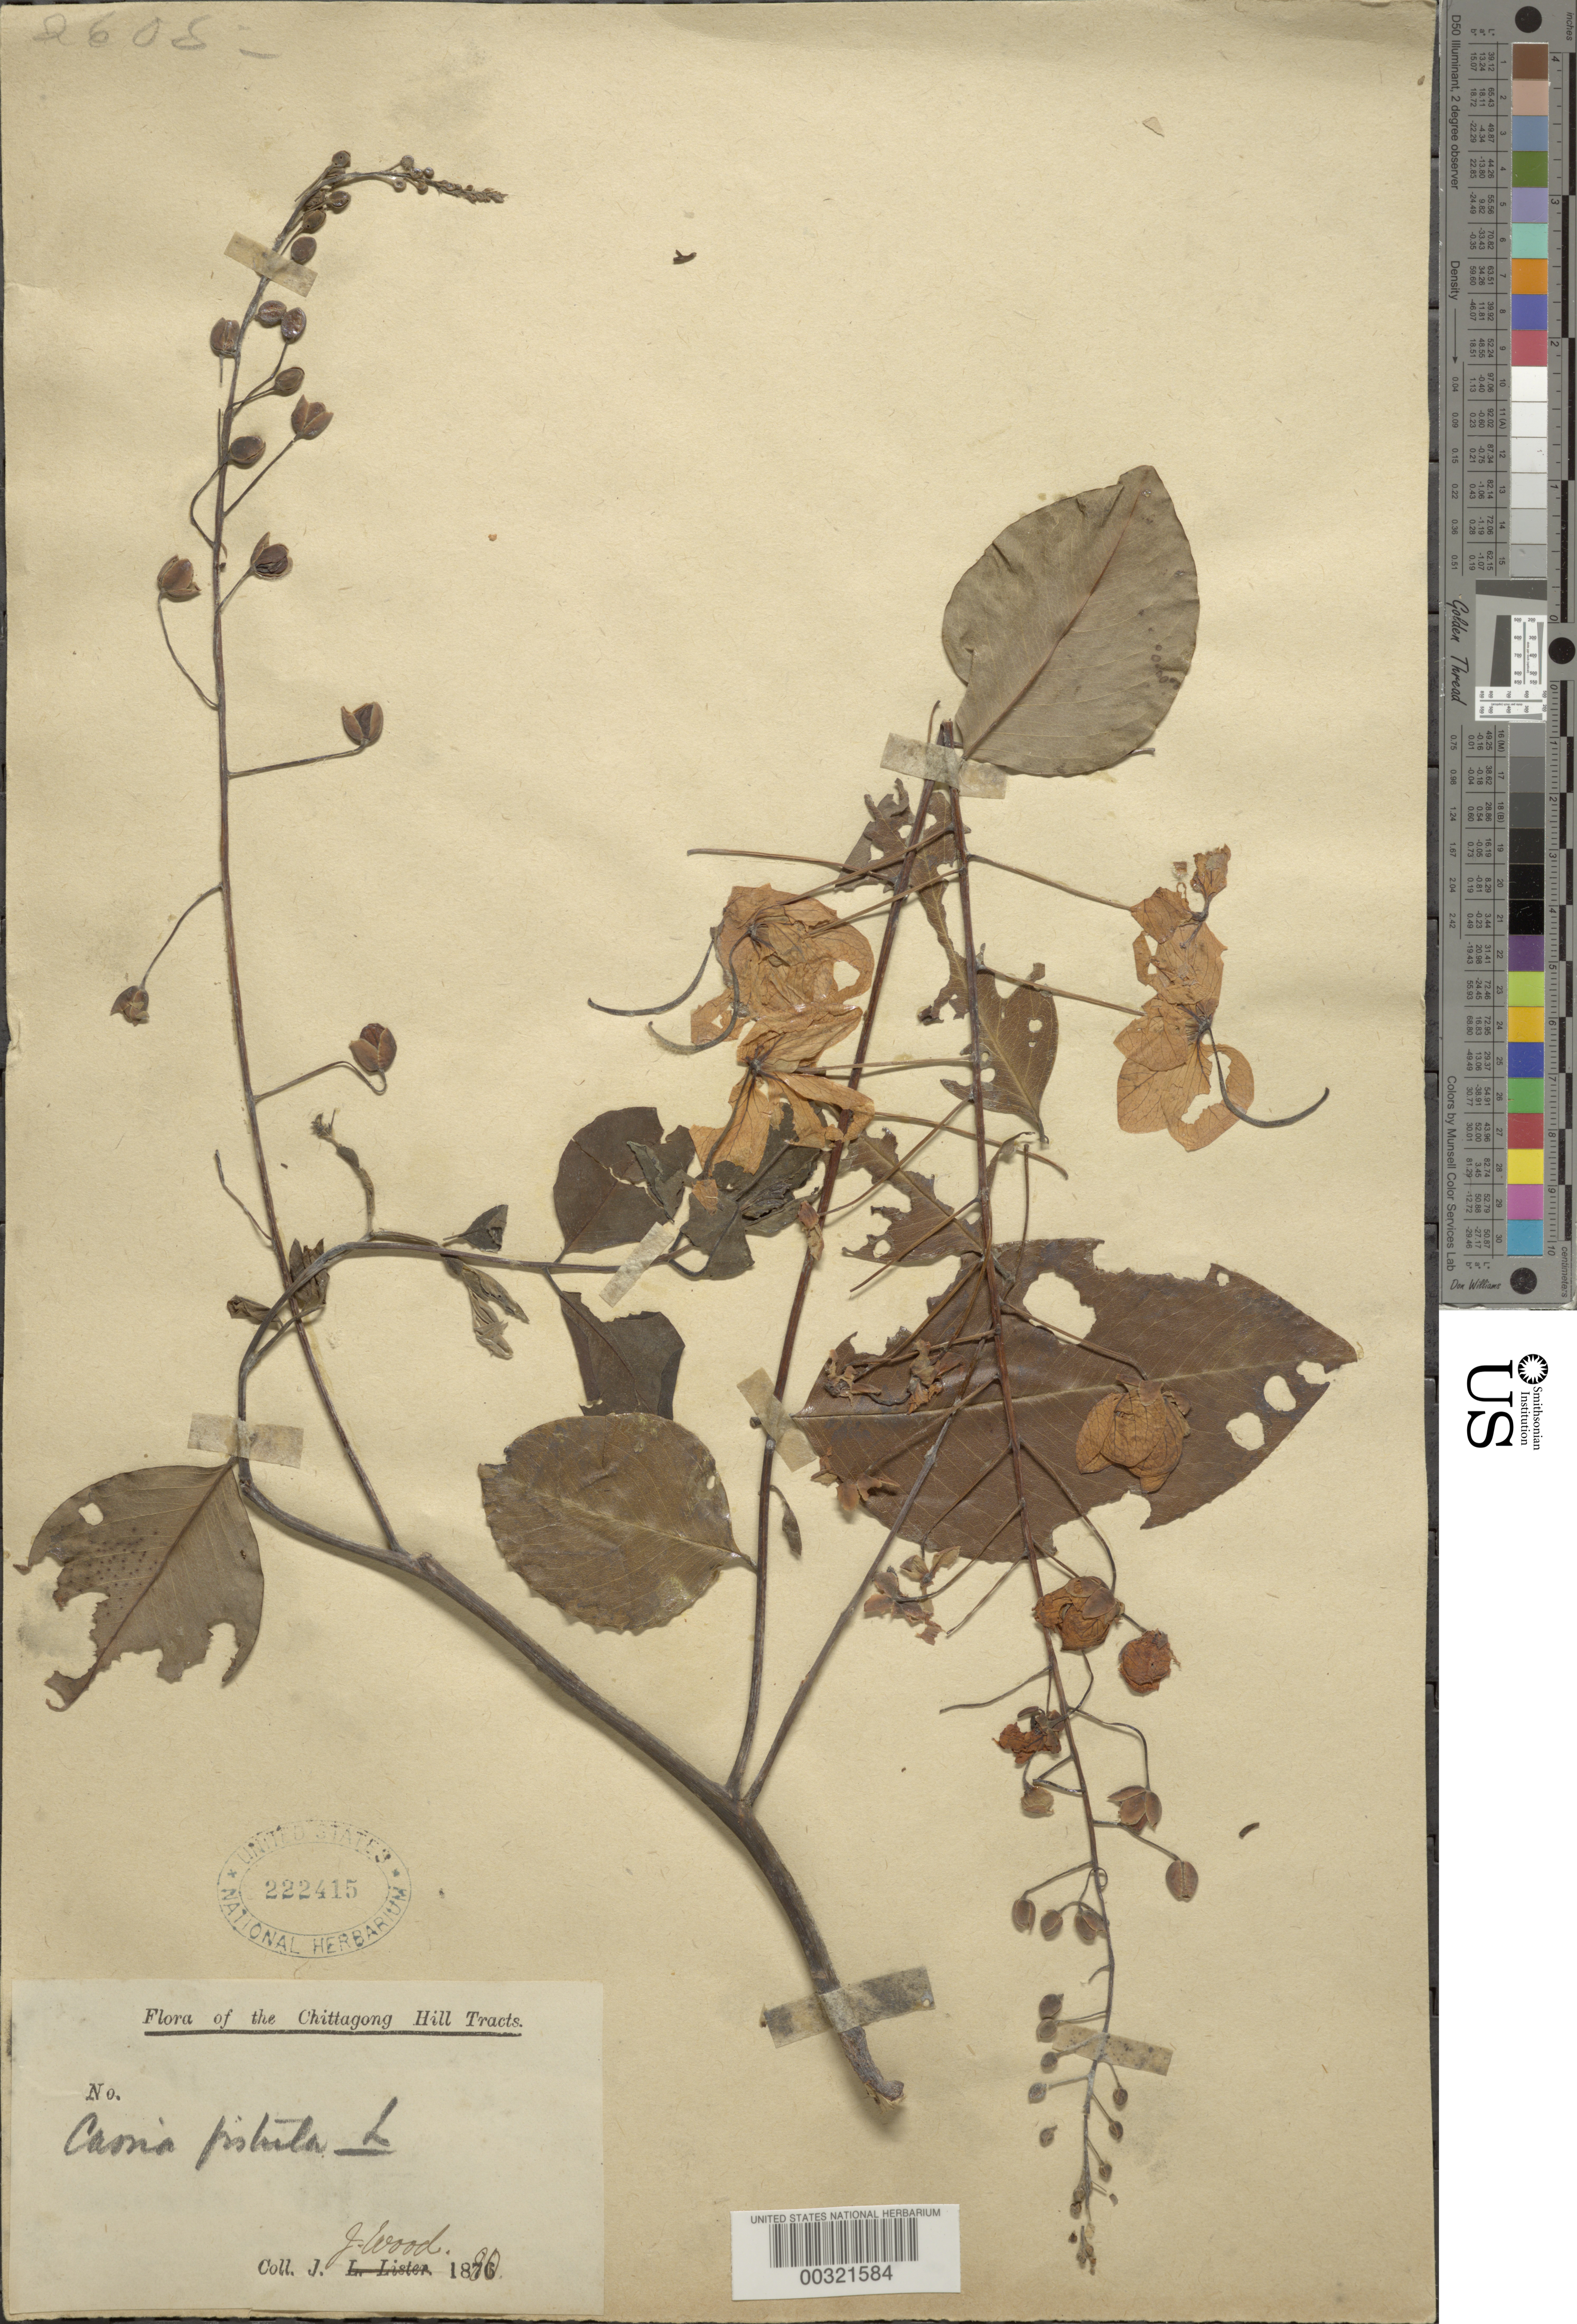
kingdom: Plantae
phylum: Tracheophyta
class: Magnoliopsida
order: Fabales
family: Fabaceae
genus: Cassia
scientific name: Cassia fistula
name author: L.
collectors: J. Wood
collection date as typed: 1880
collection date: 1880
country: Bangladesh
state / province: Chittagong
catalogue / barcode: US 222415